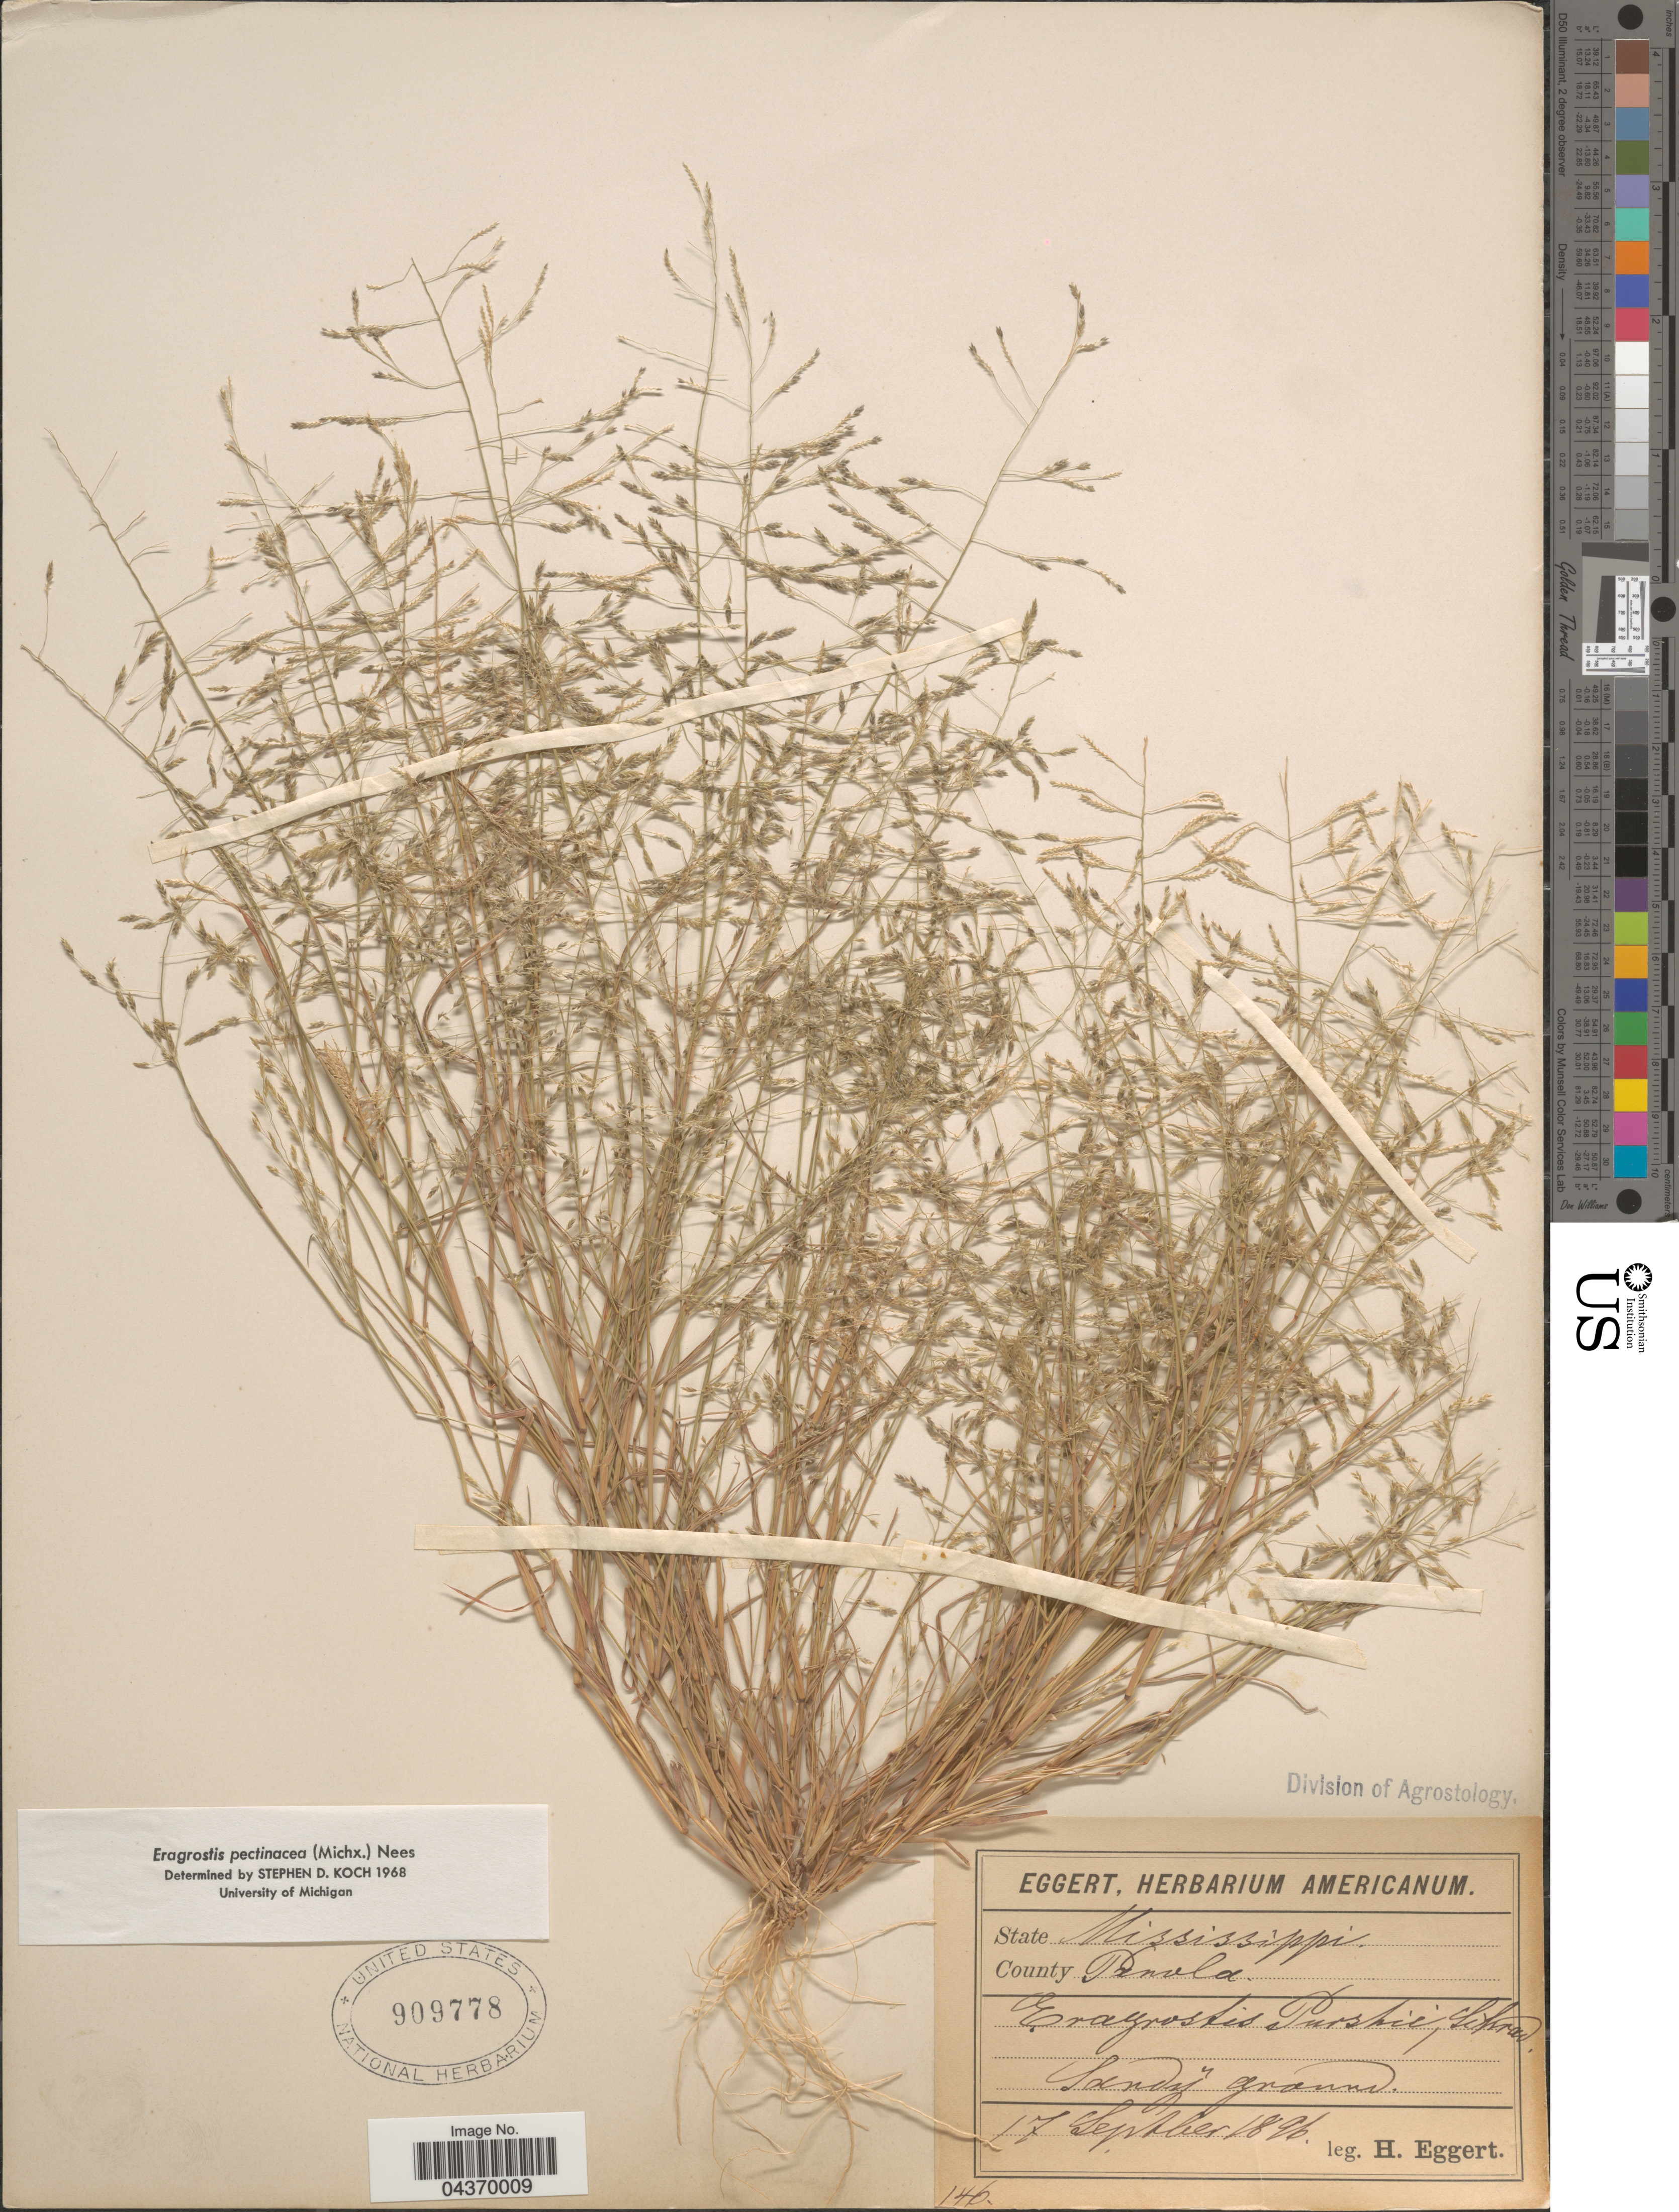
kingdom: Plantae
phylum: Tracheophyta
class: Liliopsida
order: Poales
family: Poaceae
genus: Eragrostis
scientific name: Eragrostis pectinacea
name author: (Michx.) Nees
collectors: H. Eggert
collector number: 146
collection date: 1896-09-17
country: United States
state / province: Mississippi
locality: County Pinola.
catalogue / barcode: US 909778